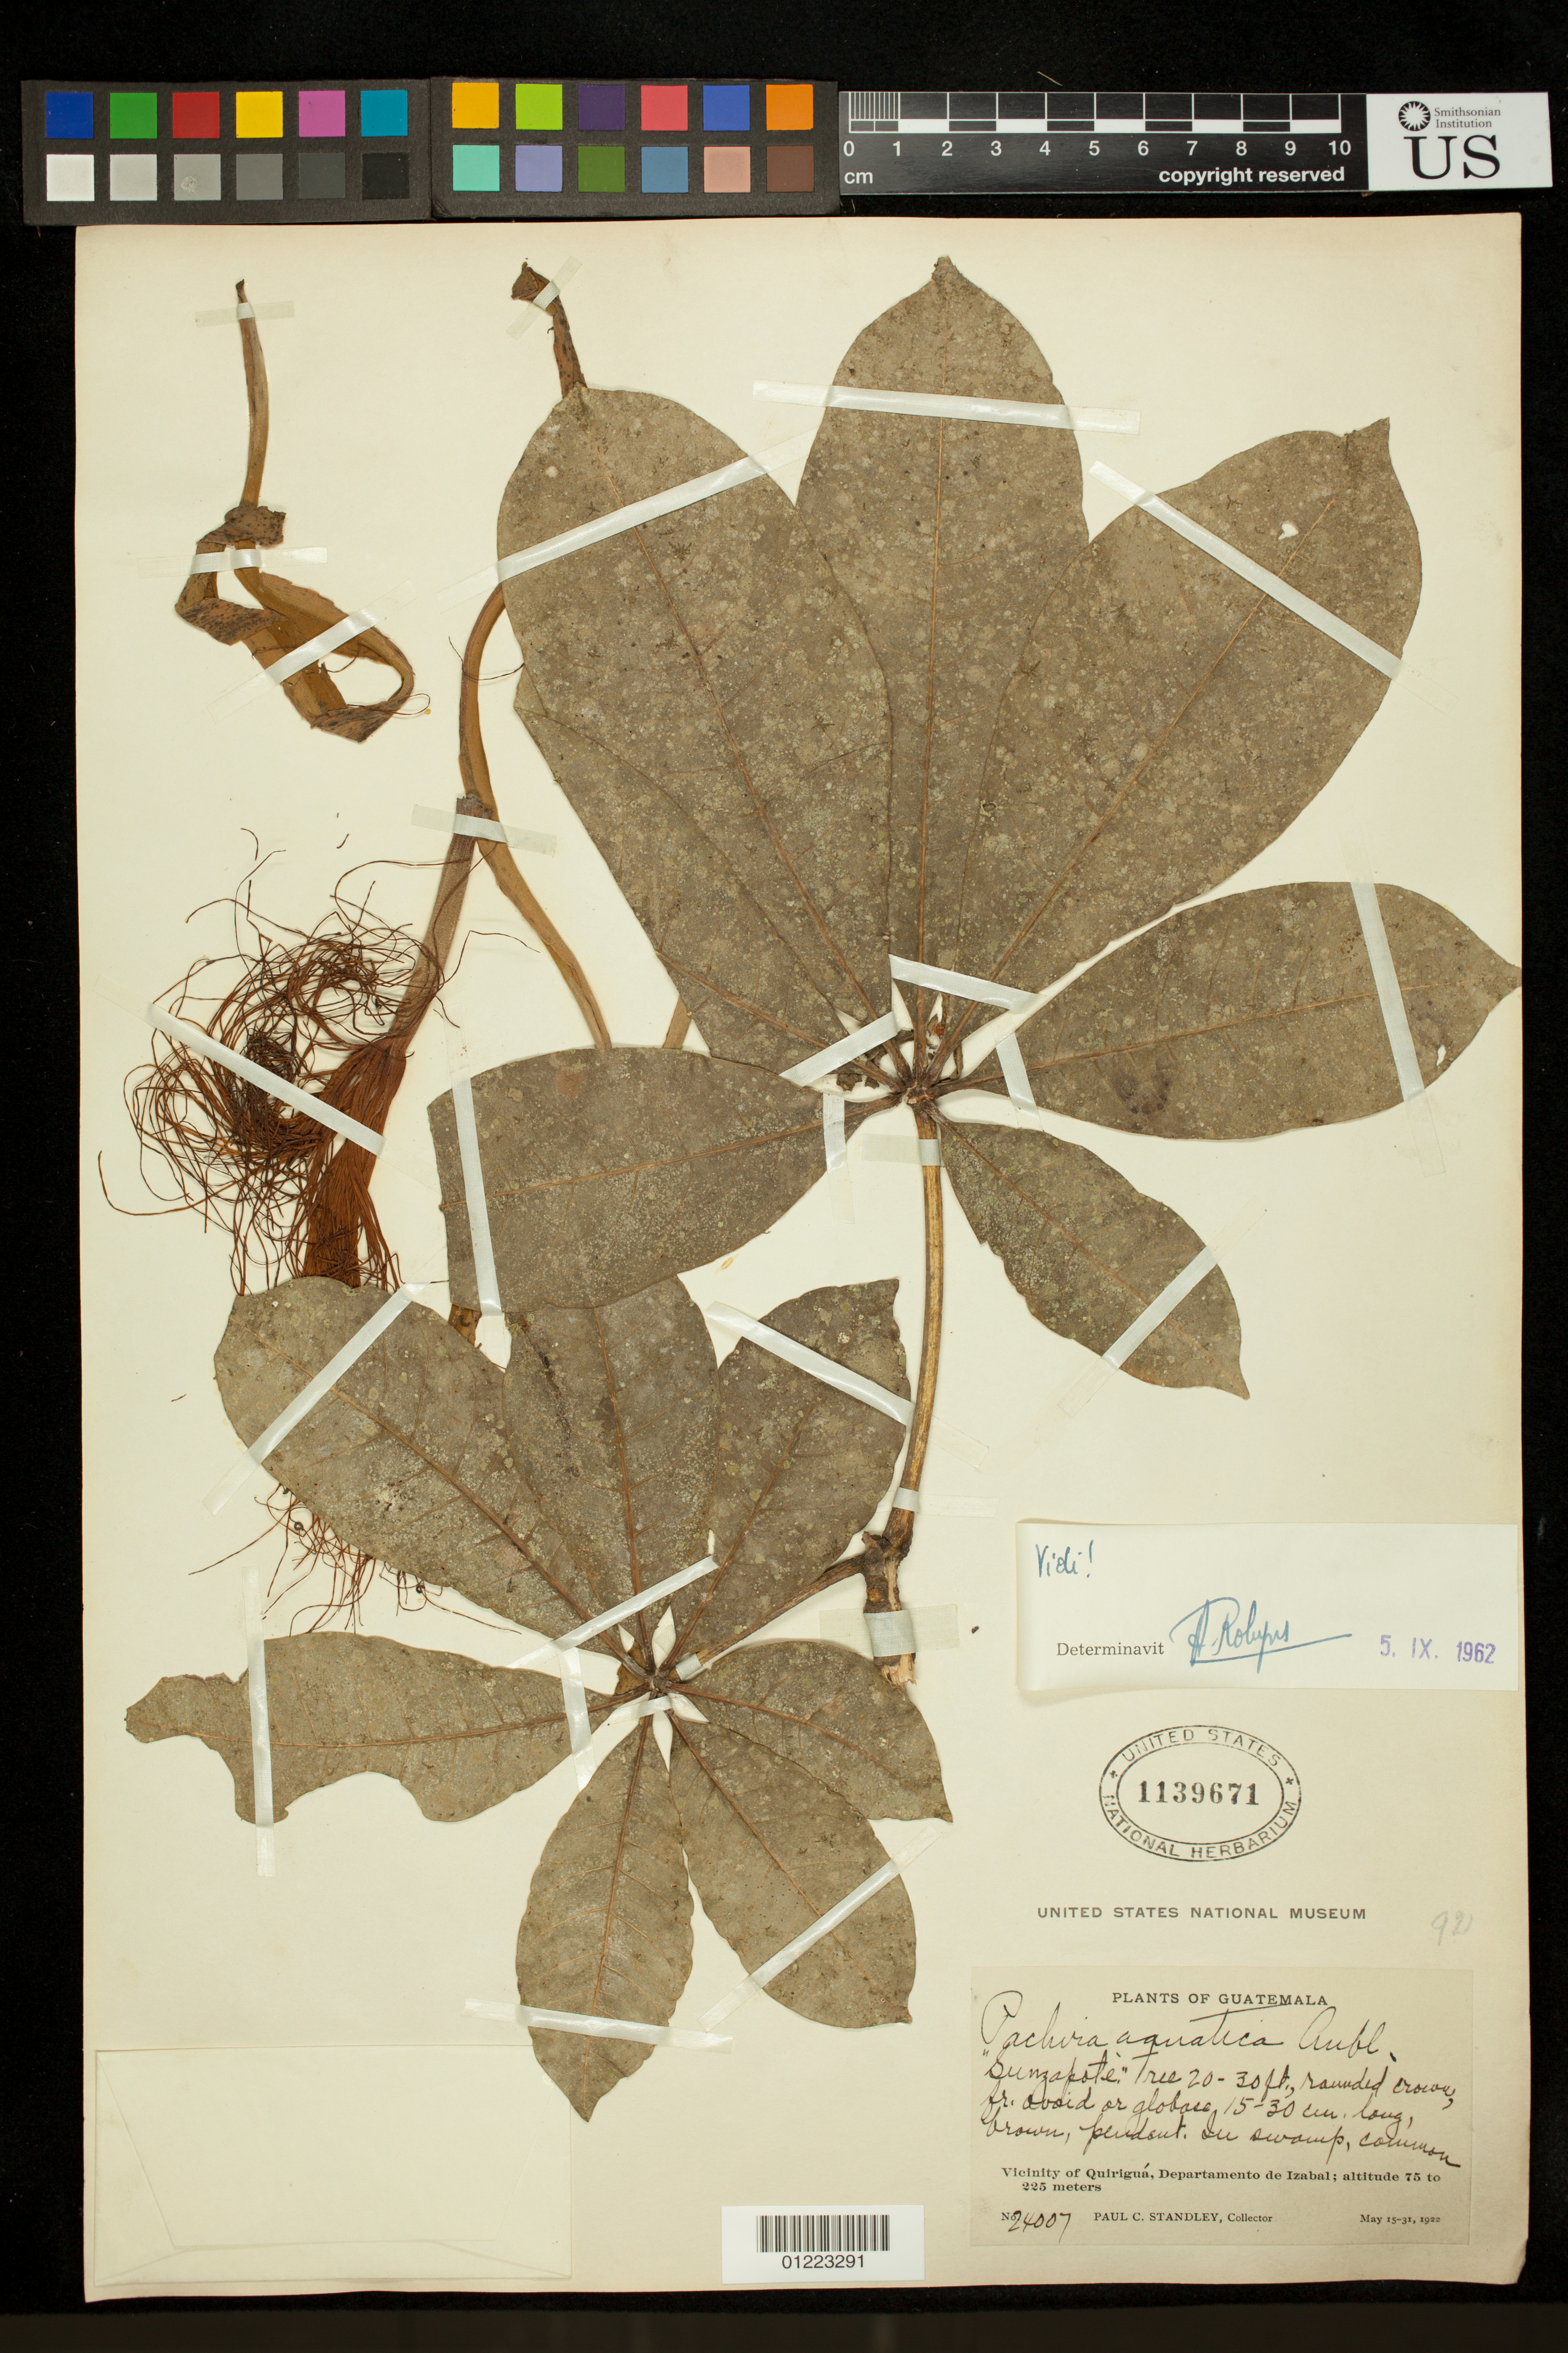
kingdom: Plantae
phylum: Tracheophyta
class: Magnoliopsida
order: Malvales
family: Malvaceae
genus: Pachira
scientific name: Pachira aquatica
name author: Aubl.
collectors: P. C. Standley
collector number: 24007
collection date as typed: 1922-05-15 to 1922-05-31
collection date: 1922-05-15/1922-05-31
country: Guatemala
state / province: Izabal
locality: Vicinity of Quiriguá, Departamento Izabal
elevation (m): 75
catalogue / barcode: US 1139671